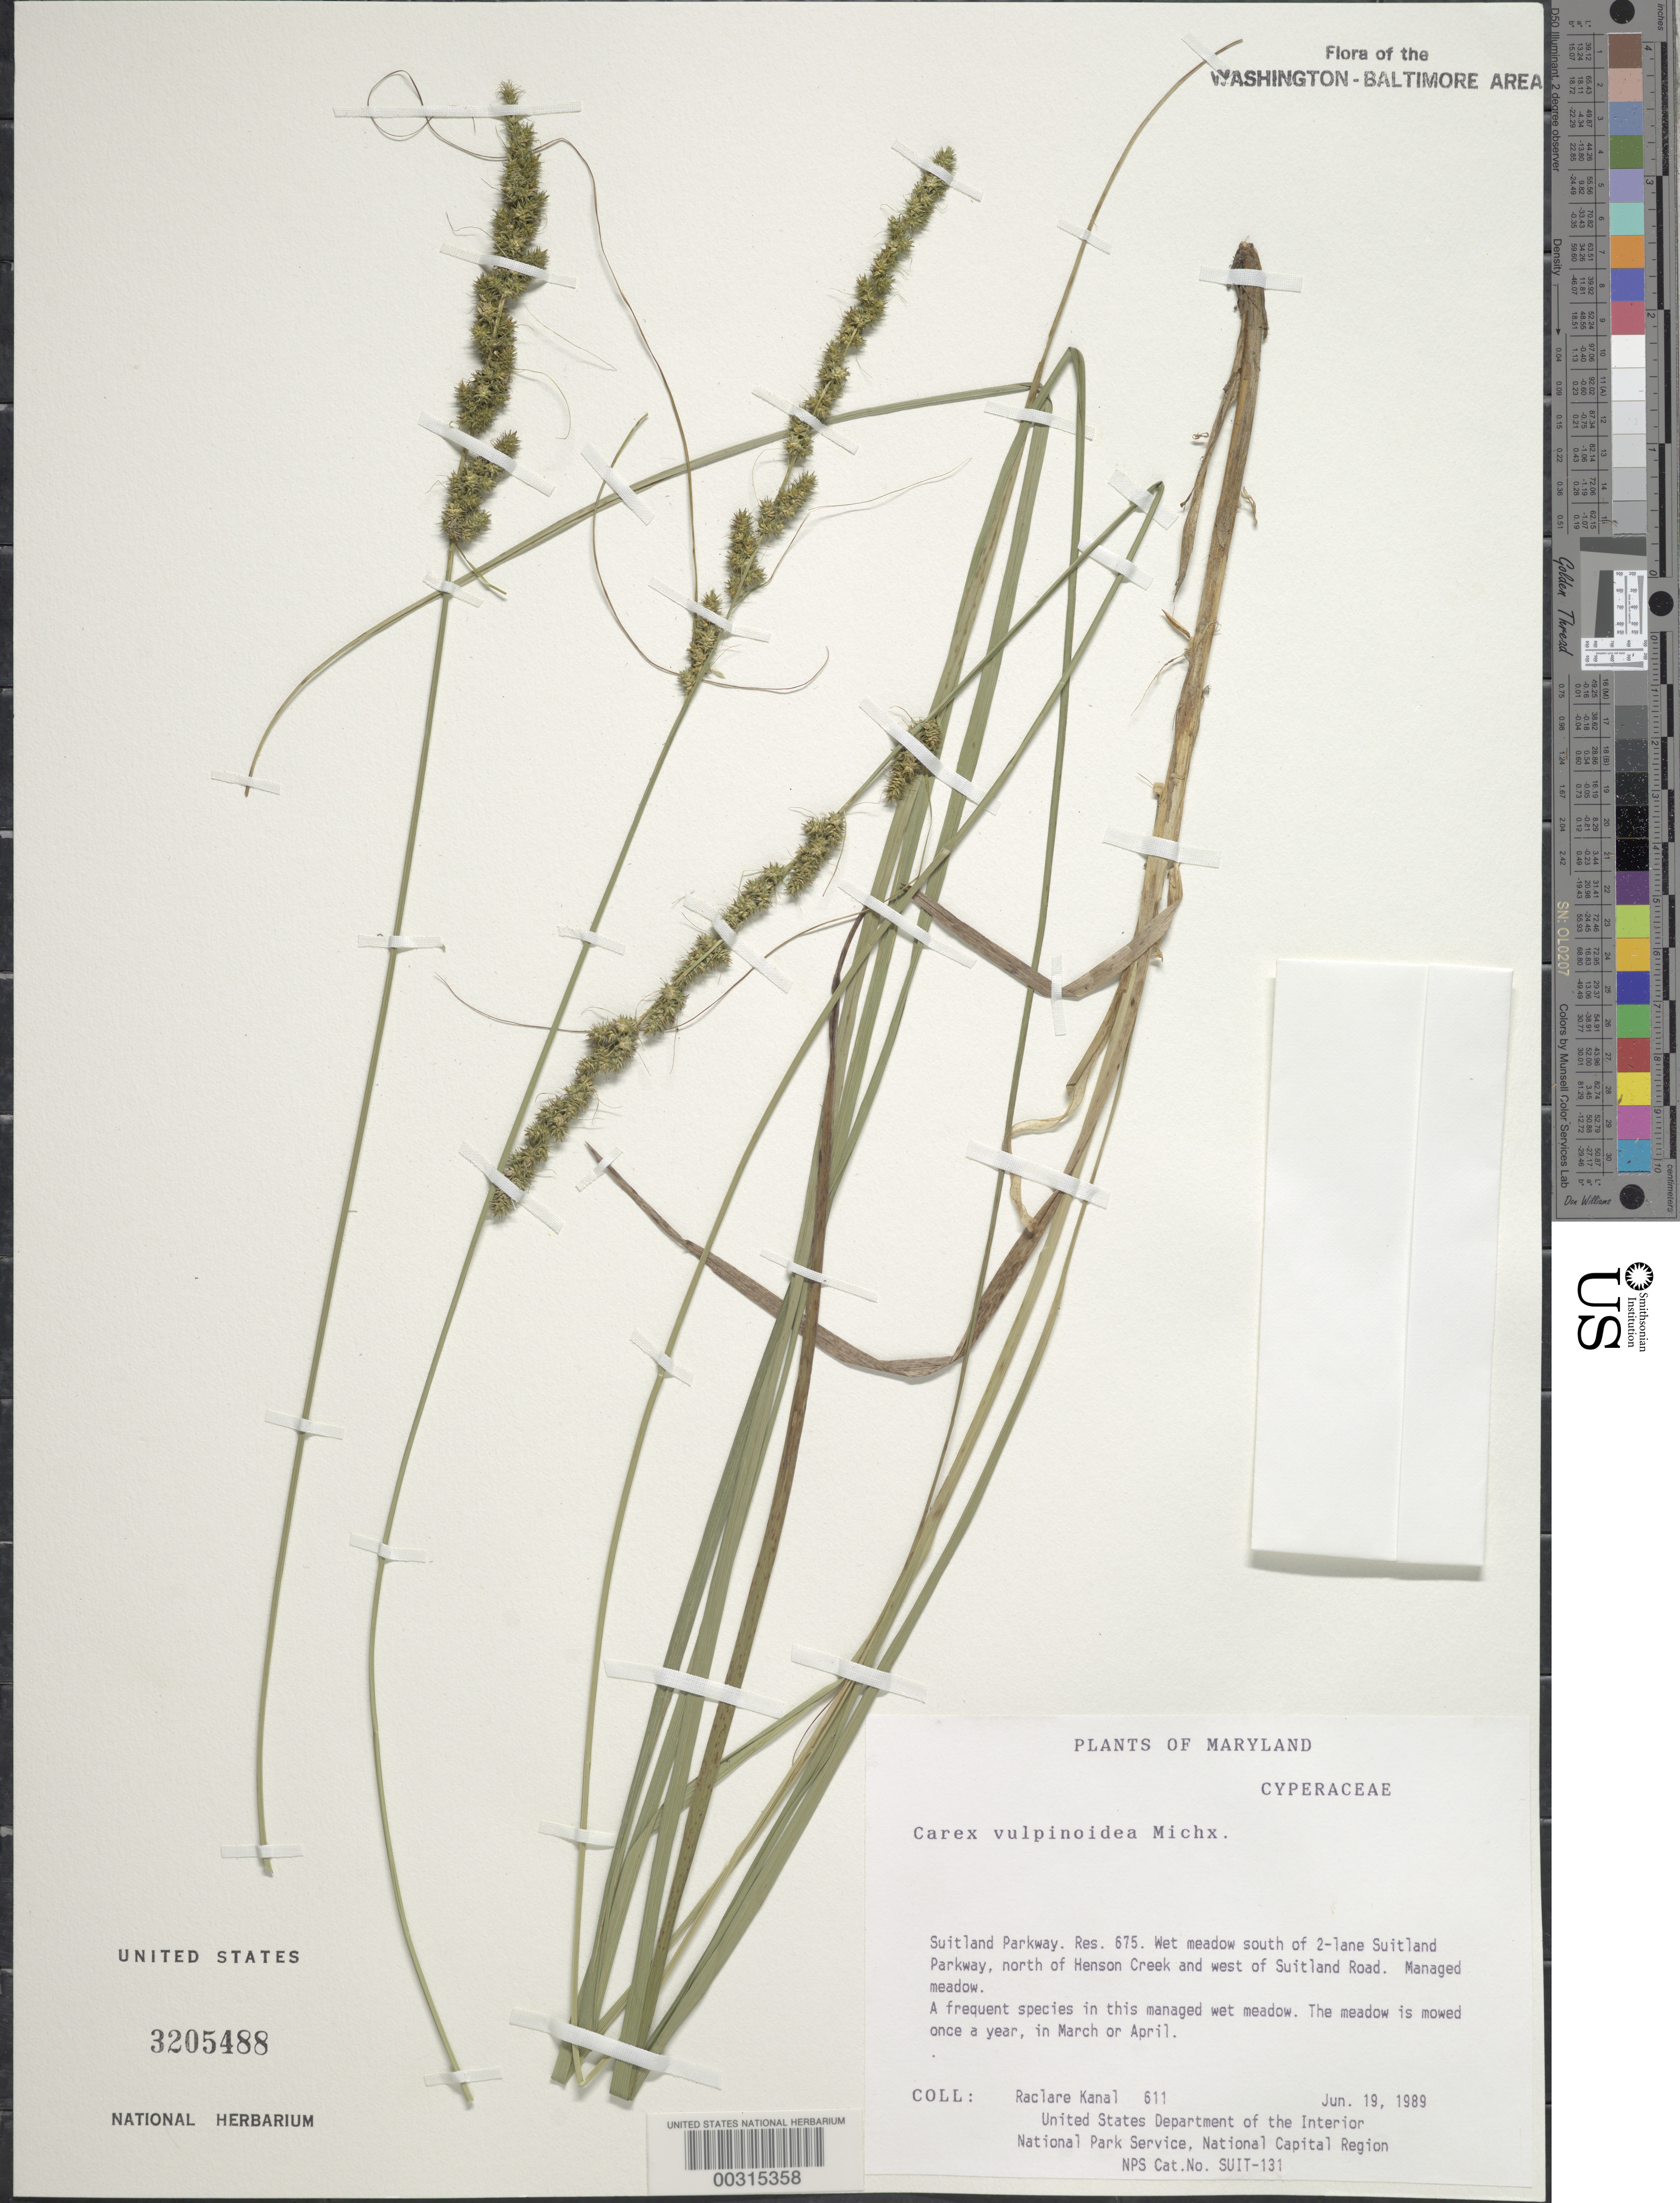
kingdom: Plantae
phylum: Tracheophyta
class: Liliopsida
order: Poales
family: Cyperaceae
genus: Carex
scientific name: Carex vulpinoidea Michx.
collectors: R. Kanal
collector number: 611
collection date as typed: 19 Jun 1989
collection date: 1989-06-19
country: United States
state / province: Maryland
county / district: Prince George's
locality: Suitland Parkway, Res 675, Wet meadow S of Suitland Parkway, N of Henson Creek and W of Suitland Road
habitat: Managed meadow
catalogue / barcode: US 3205488